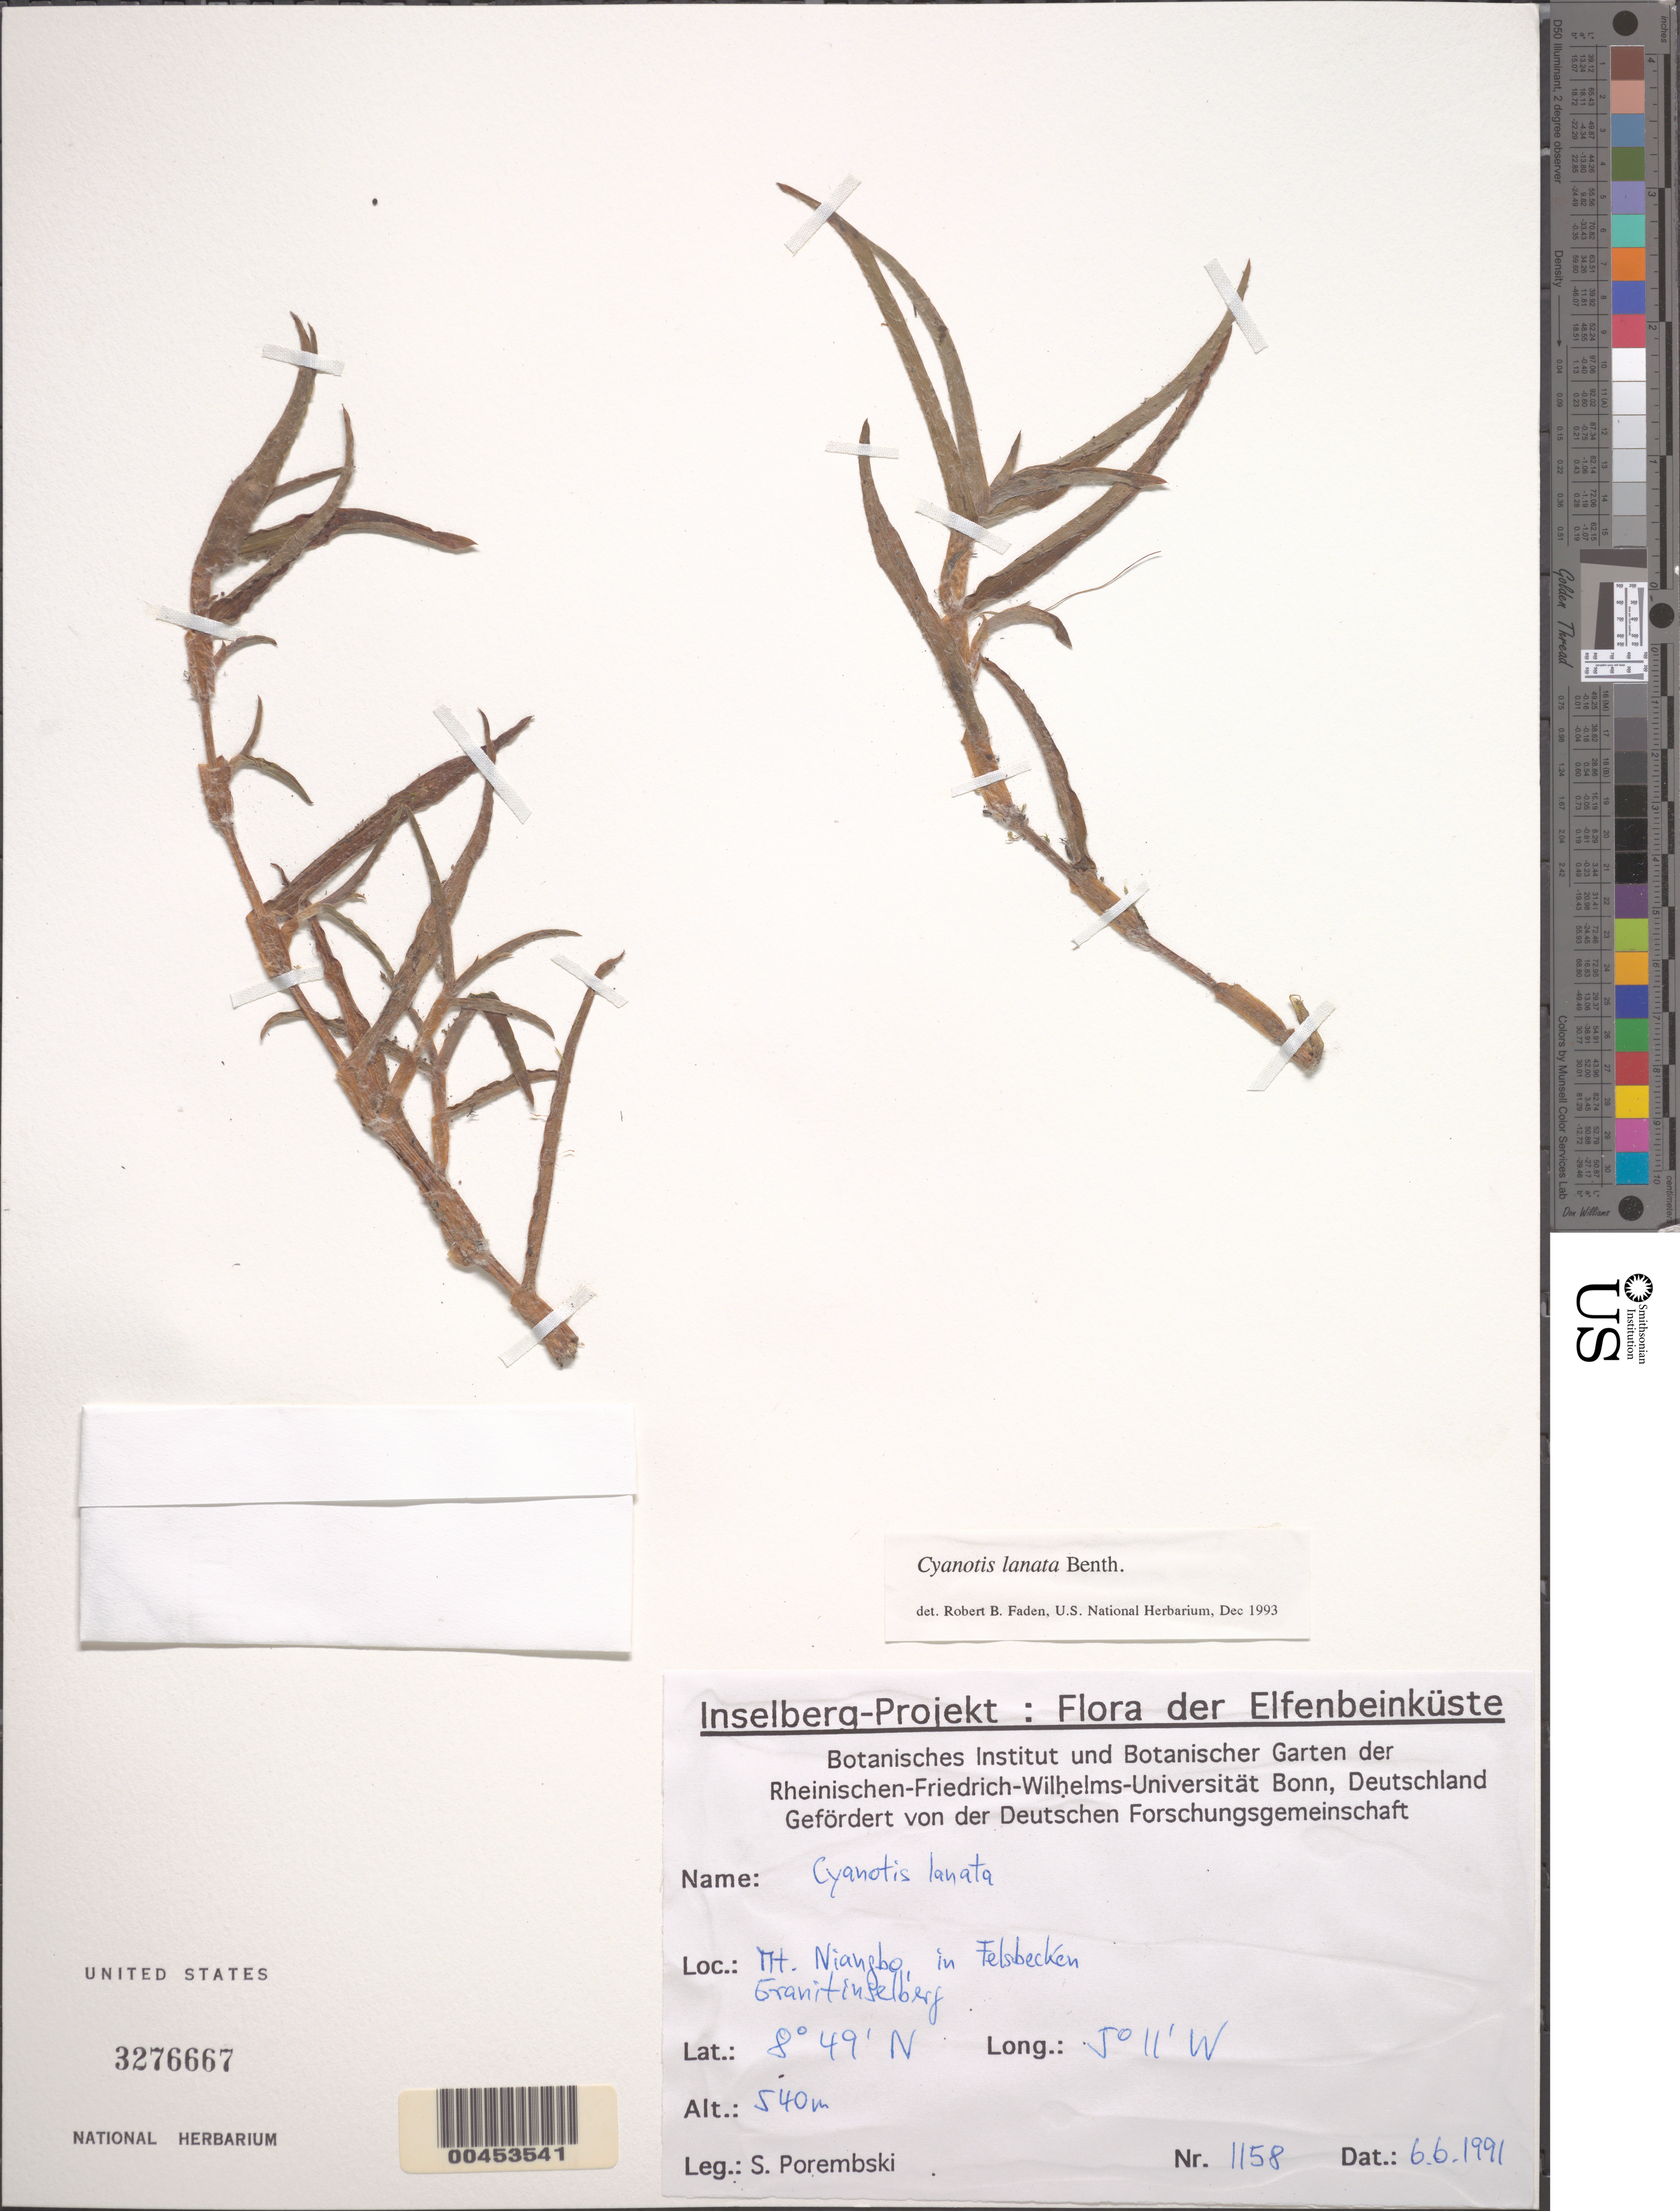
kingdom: Plantae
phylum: Tracheophyta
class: Liliopsida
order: Commelinales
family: Commelinaceae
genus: Cyanotis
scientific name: Cyanotis lanata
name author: Benth.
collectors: S. Porembski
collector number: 1158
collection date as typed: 06 Jun 1991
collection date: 1991-06-06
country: Ivory Coast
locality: Mt Niangbo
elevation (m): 540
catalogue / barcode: US 3276667